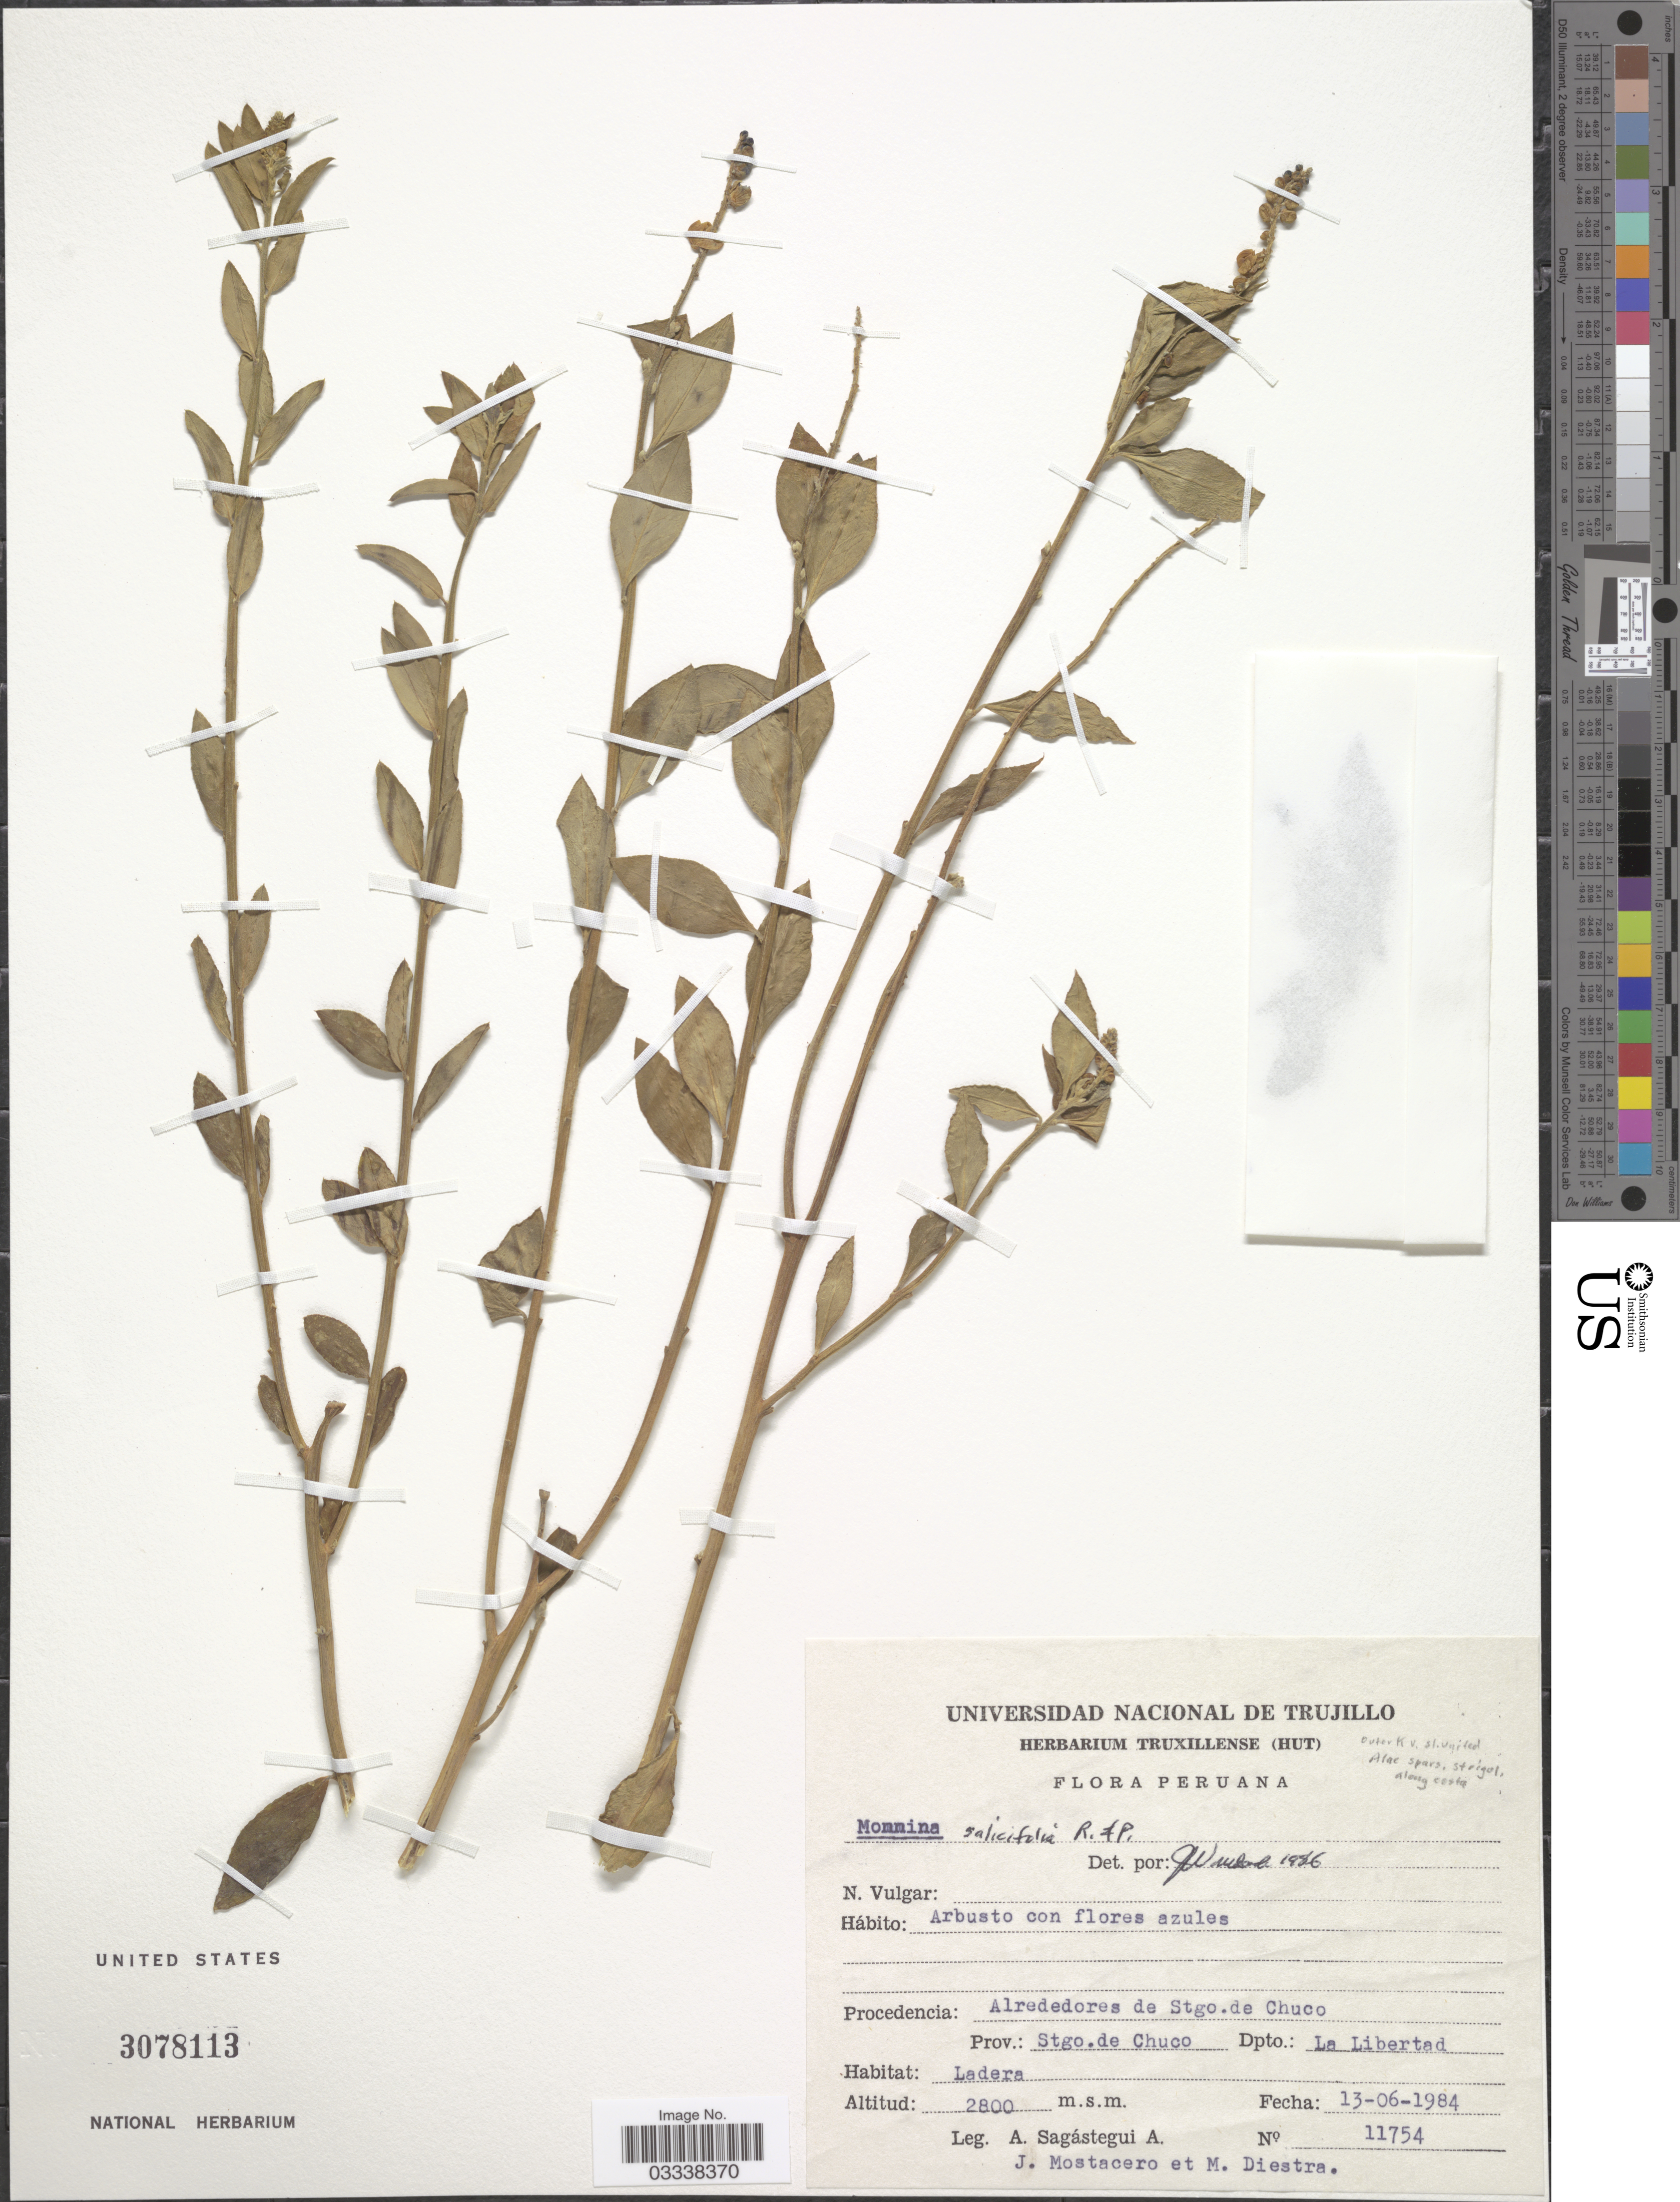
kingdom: Plantae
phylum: Tracheophyta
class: Magnoliopsida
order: Fabales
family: Polygalaceae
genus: Monnina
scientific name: Monnina salicifolia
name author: Ruiz & Pav.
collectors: A. Sagástegui A., J. Mostacero & M. Diestra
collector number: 11754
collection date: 1984-06-13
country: Peru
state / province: La Libertad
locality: Alrededores de Stgo. de Chuco. Prov.: Stgo. de Chuco, Dpto. La Libertad.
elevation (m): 2800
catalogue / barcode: US 3078113